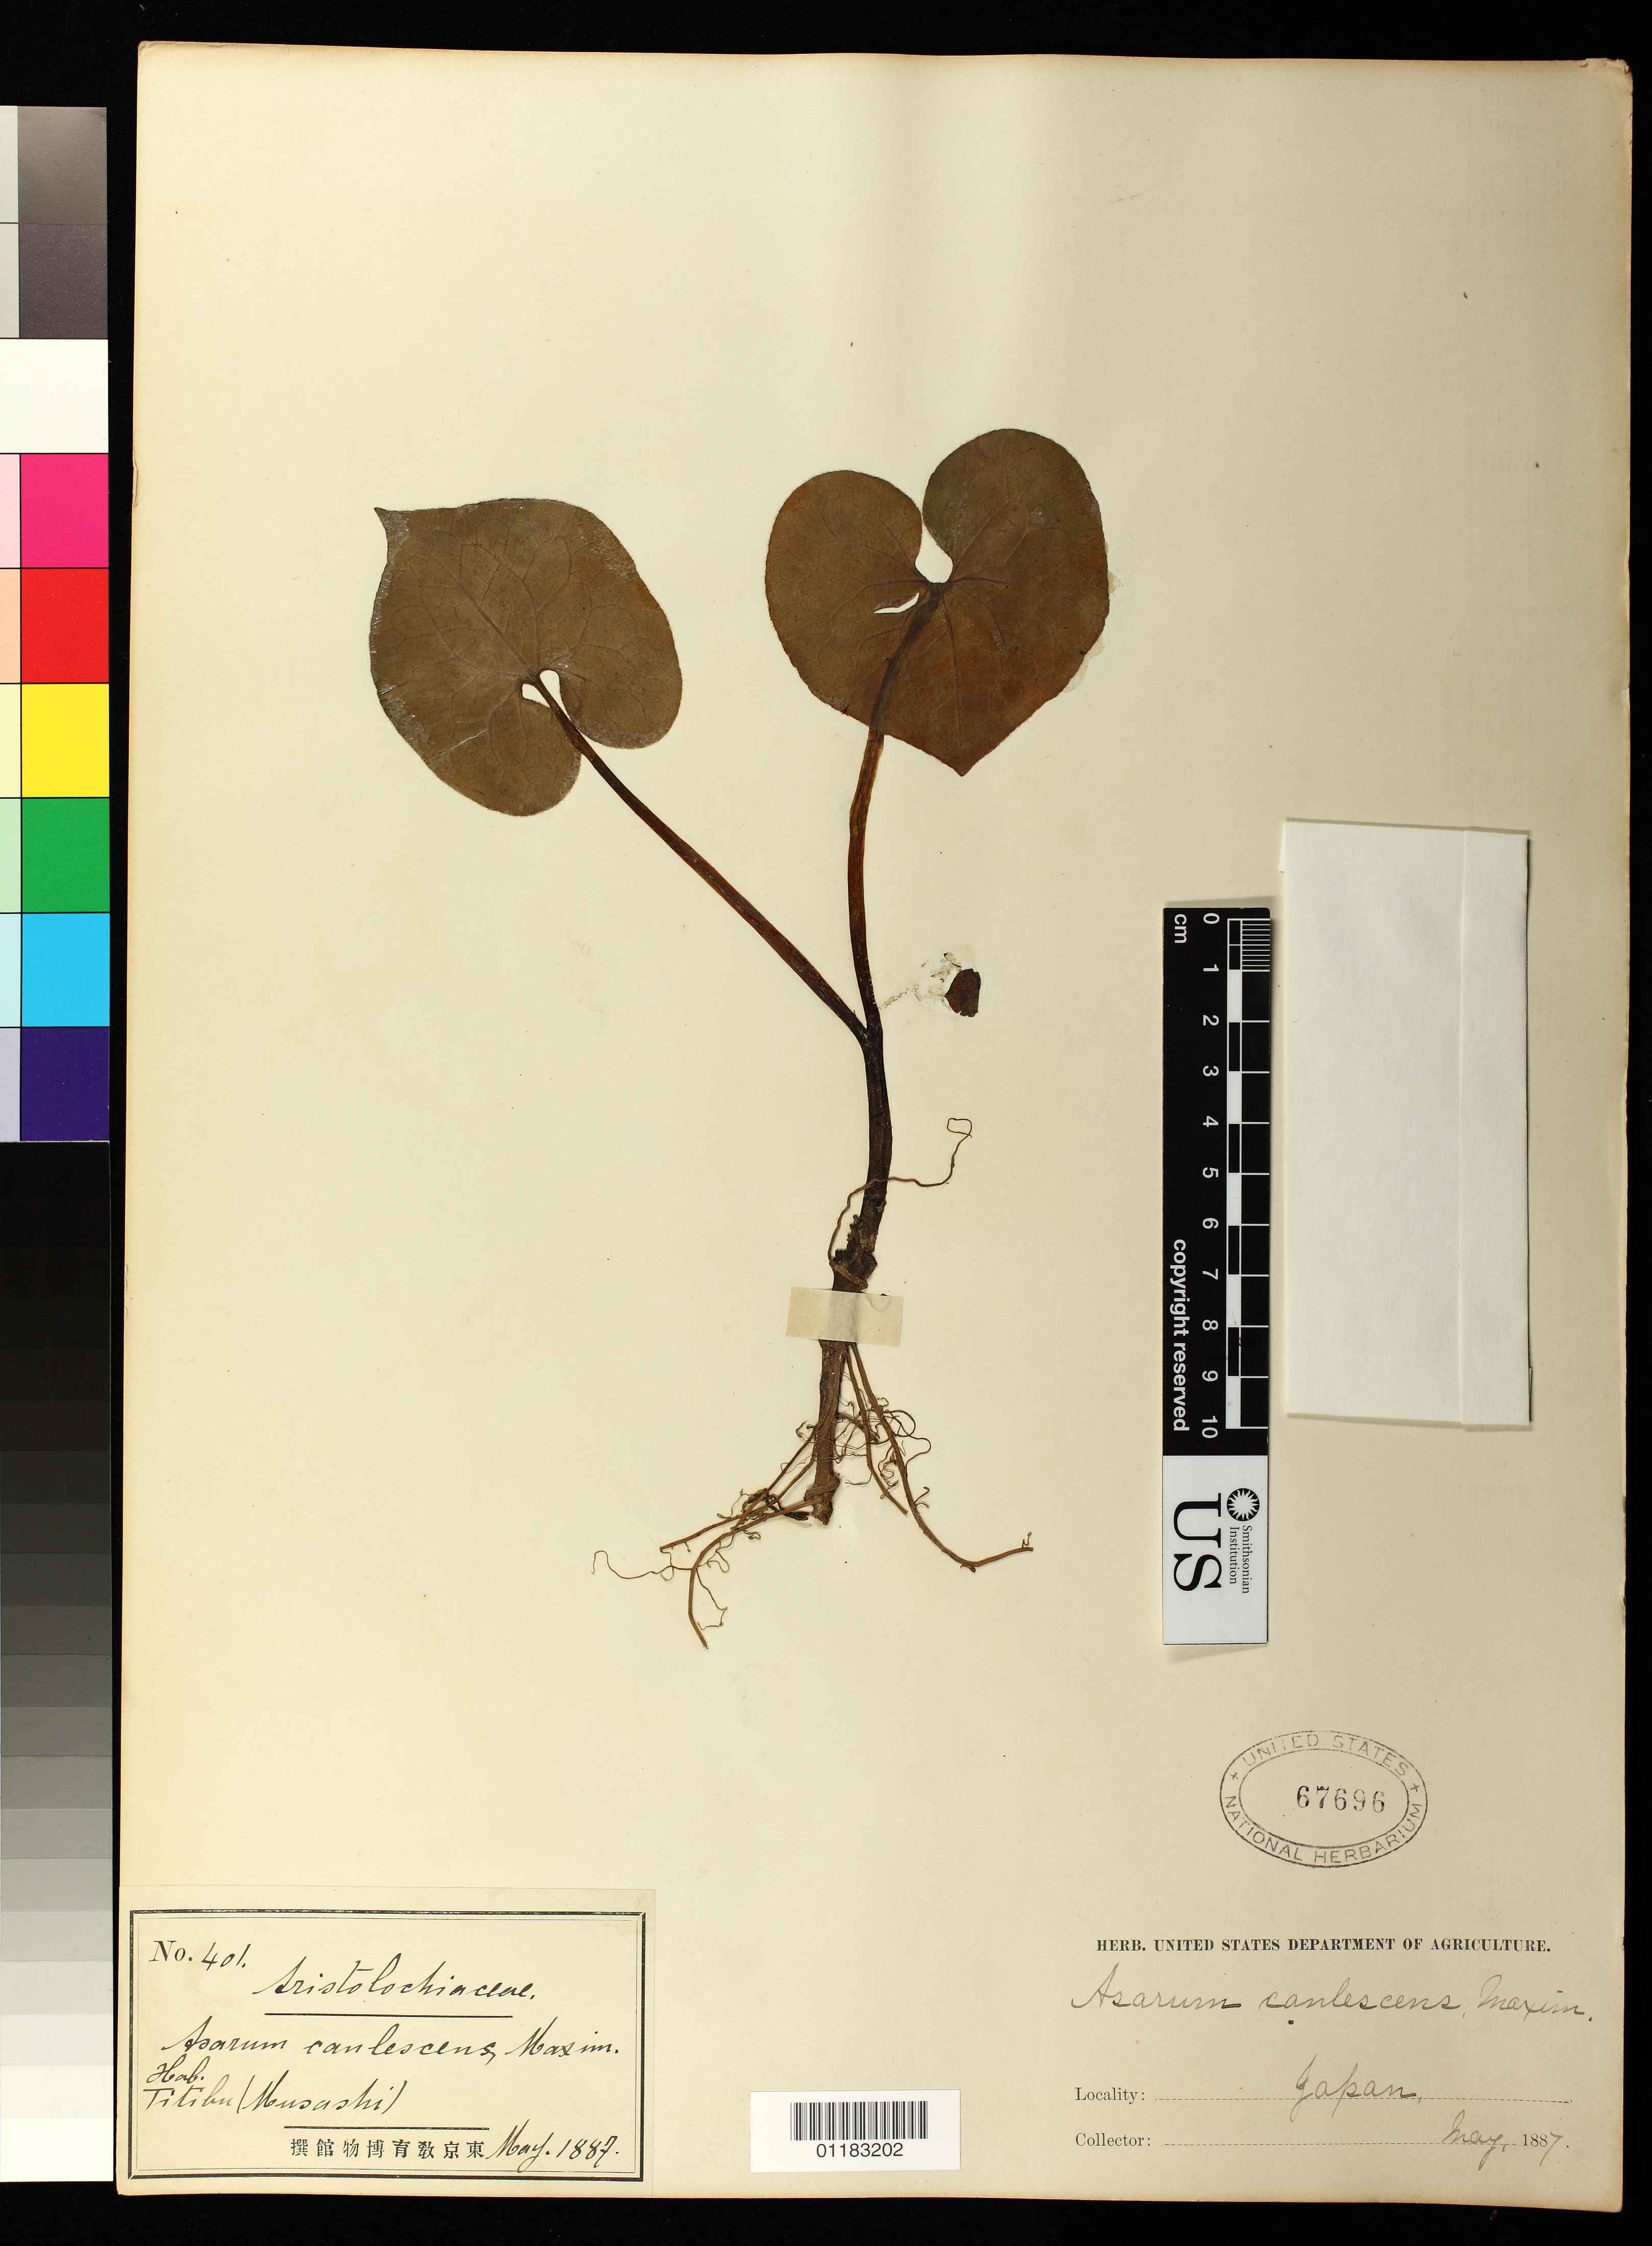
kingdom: Plantae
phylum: Tracheophyta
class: Magnoliopsida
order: Piperales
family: Aristolochiaceae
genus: Asarum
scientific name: Asarum caulescens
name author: Maxim.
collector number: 401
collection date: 1887-05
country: Japan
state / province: Saitama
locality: Titibu [Chichibu] (Musashi)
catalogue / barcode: US 67696